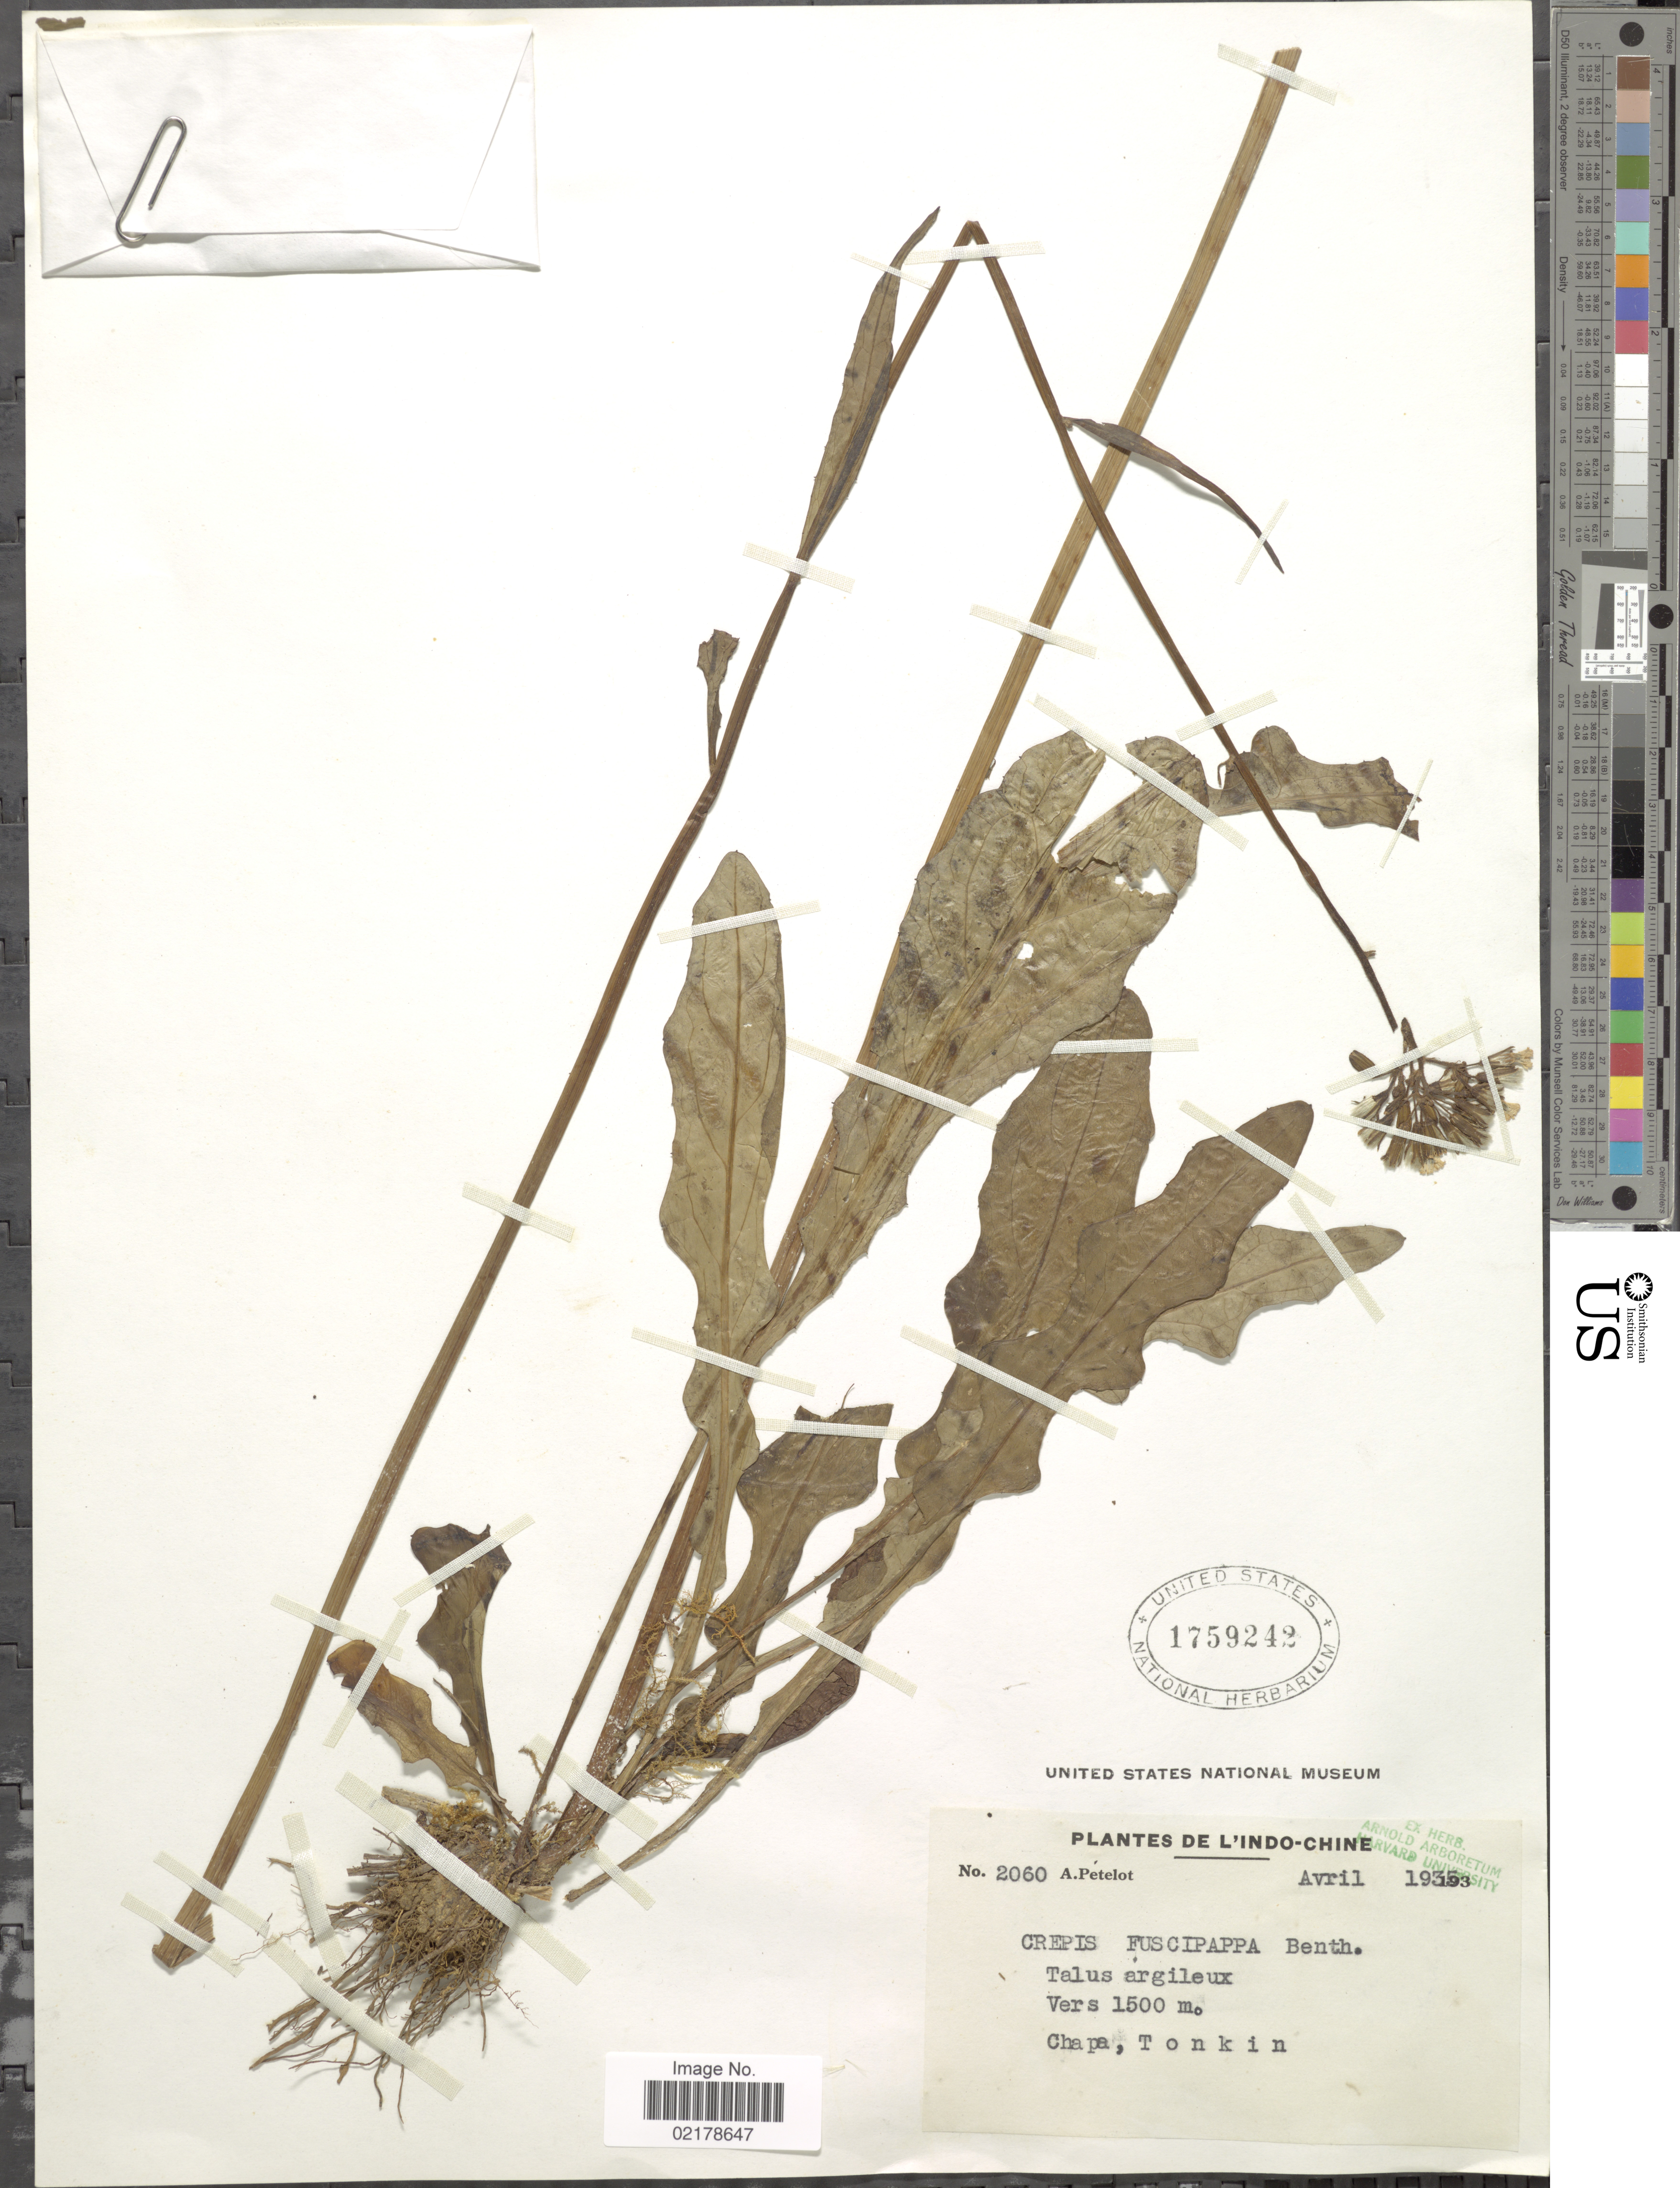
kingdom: Plantae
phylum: Tracheophyta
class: Magnoliopsida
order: Asterales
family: Asteraceae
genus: Youngia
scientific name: Youngia fuscipappa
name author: Thwaites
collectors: A. Petelot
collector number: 2060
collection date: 1935-04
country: Vietnam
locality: L'Indo-Chine. Chapa, Tonkin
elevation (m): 1500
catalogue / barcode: US 1759242